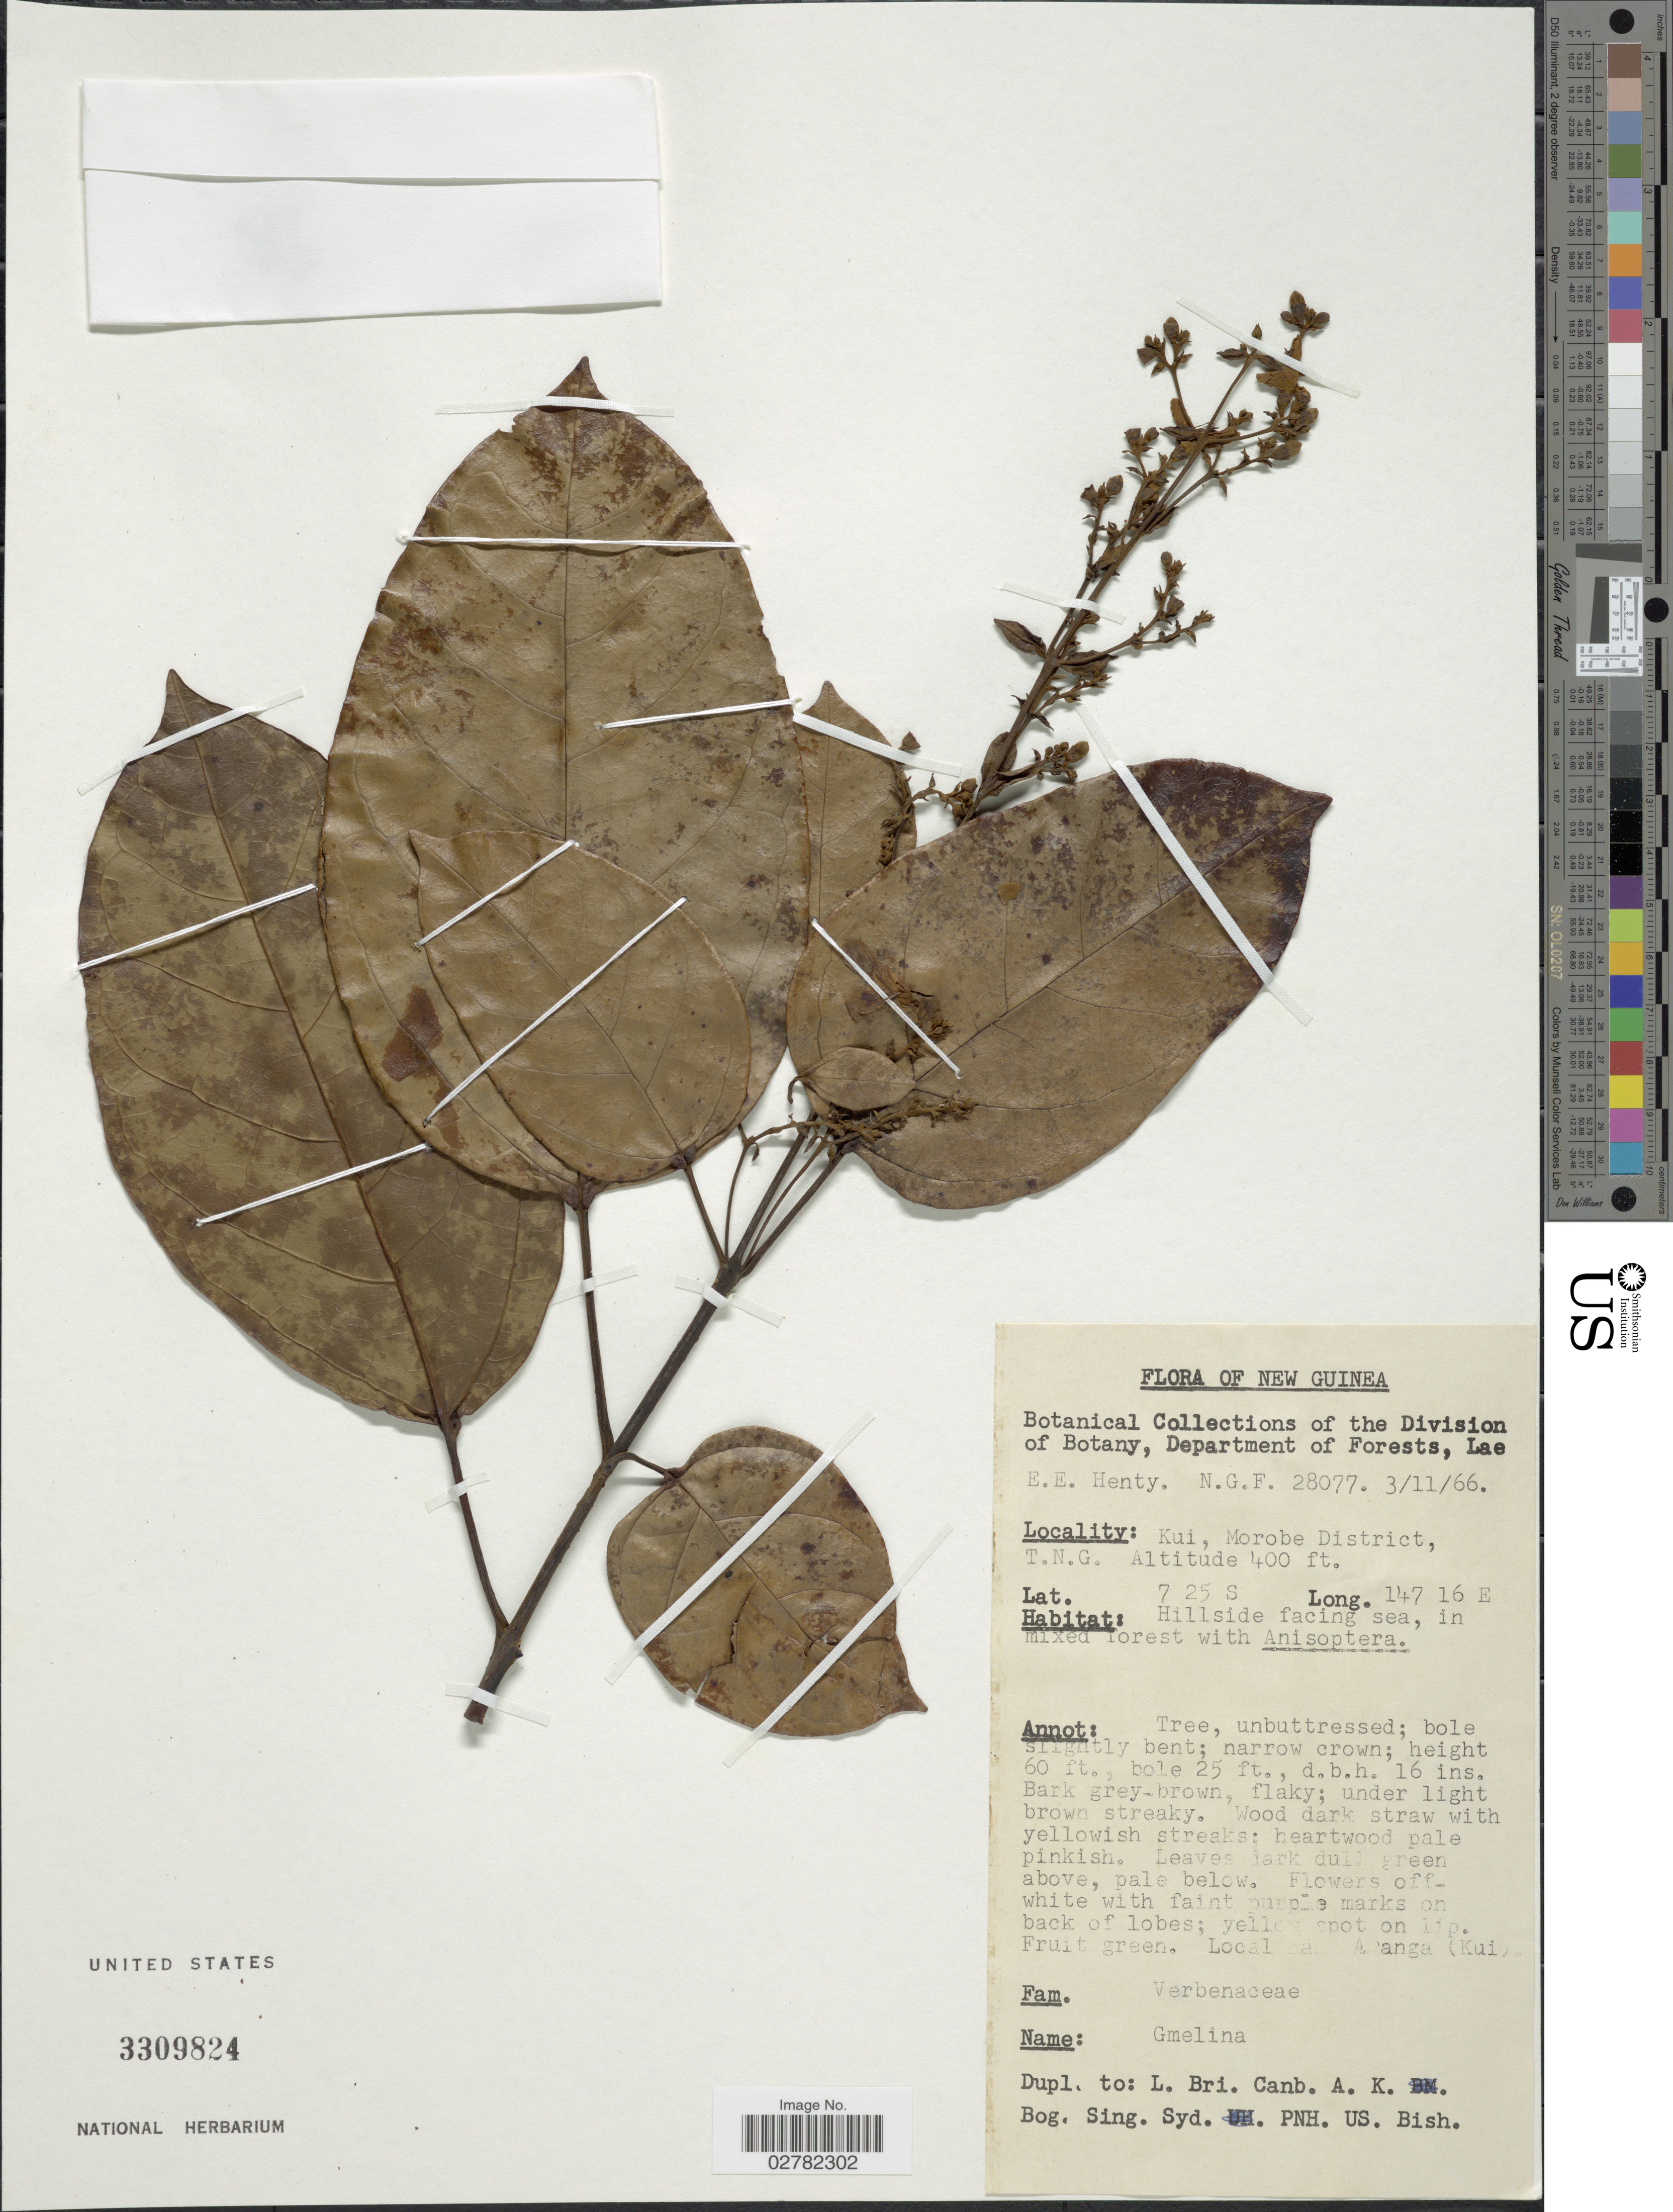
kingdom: Plantae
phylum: Tracheophyta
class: Magnoliopsida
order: Lamiales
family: Lamiaceae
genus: Gmelina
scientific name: Gmelina sp.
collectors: E. Henty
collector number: NGF28077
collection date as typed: Transcribed d/m/y: 3/11/66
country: Papua New Guinea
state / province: Morobe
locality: New Guinea. Kui, Morobe District, T.N.G.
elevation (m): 122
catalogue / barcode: US 3309824